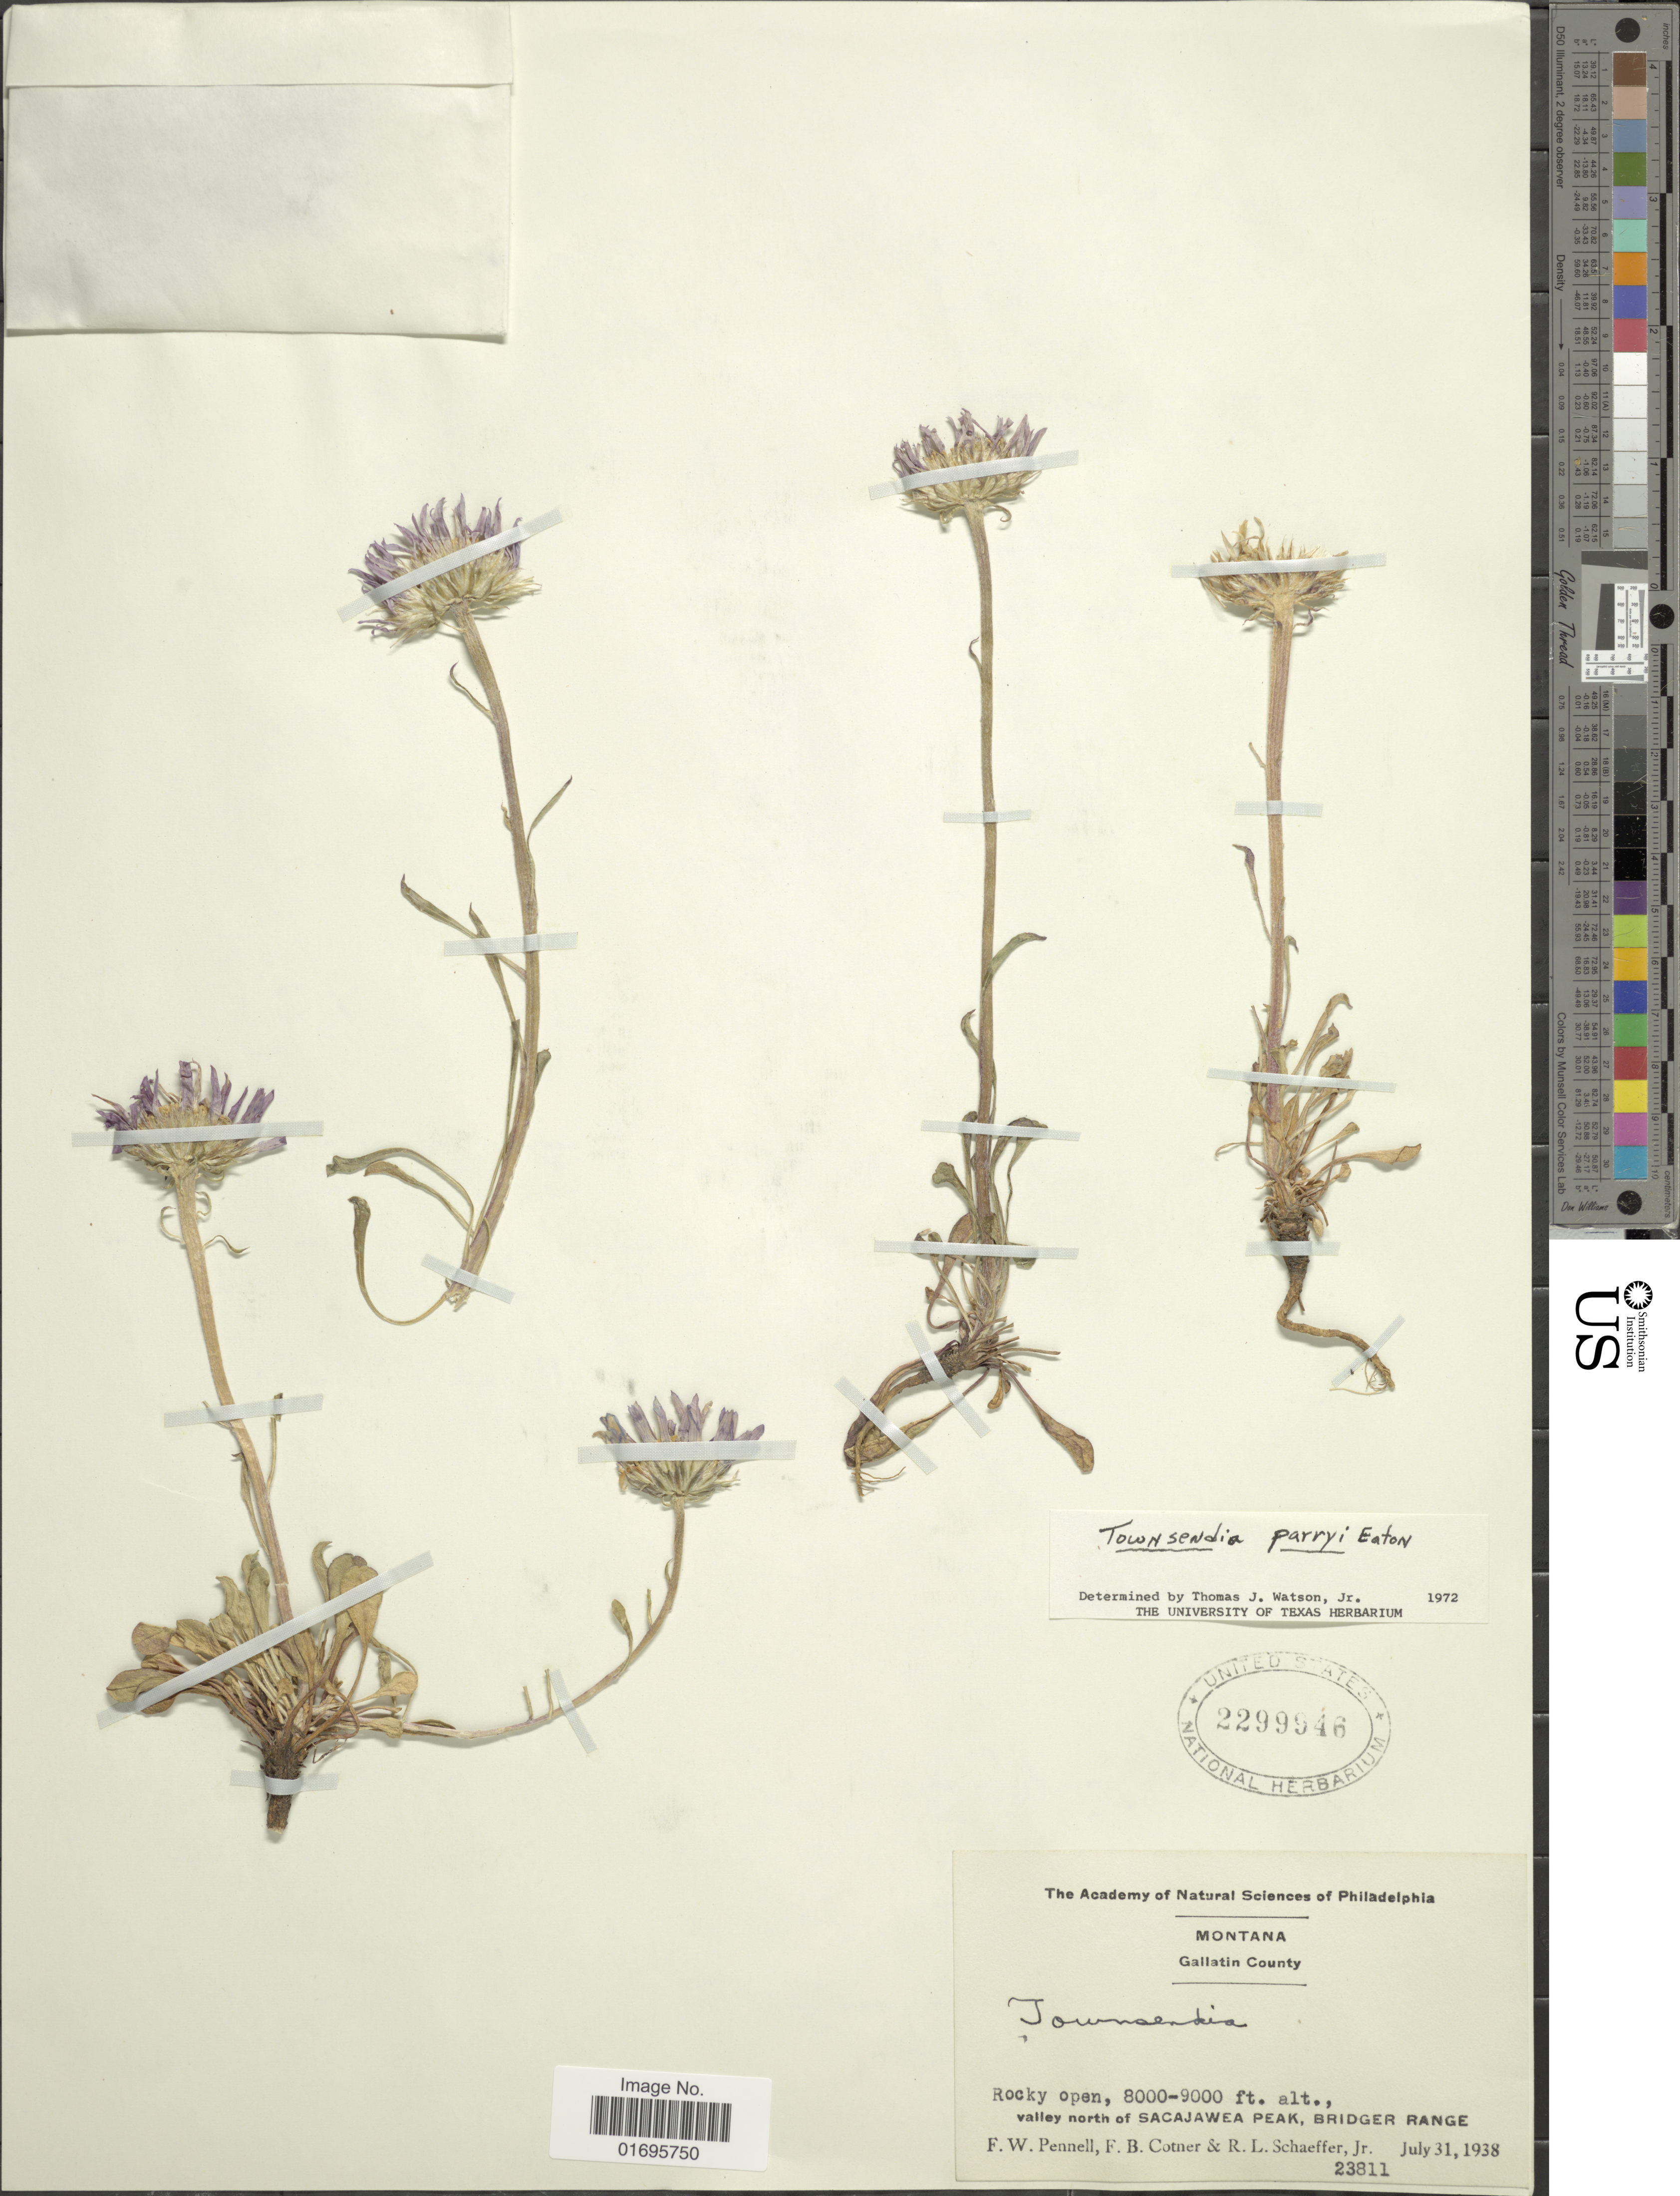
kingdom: Plantae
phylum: Tracheophyta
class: Magnoliopsida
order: Asterales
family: Asteraceae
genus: Townsendia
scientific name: Townsendia parryi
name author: D.C. Eaton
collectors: F. W. Pennell, F. Cotner & R. L. Schaeffer Jr.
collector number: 23811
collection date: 1938-07-31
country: United States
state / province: Montana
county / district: Gallatin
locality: Rocky open, Valley north of Sacajawea Peak, Bridger Range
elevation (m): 2438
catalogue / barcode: US 2299946